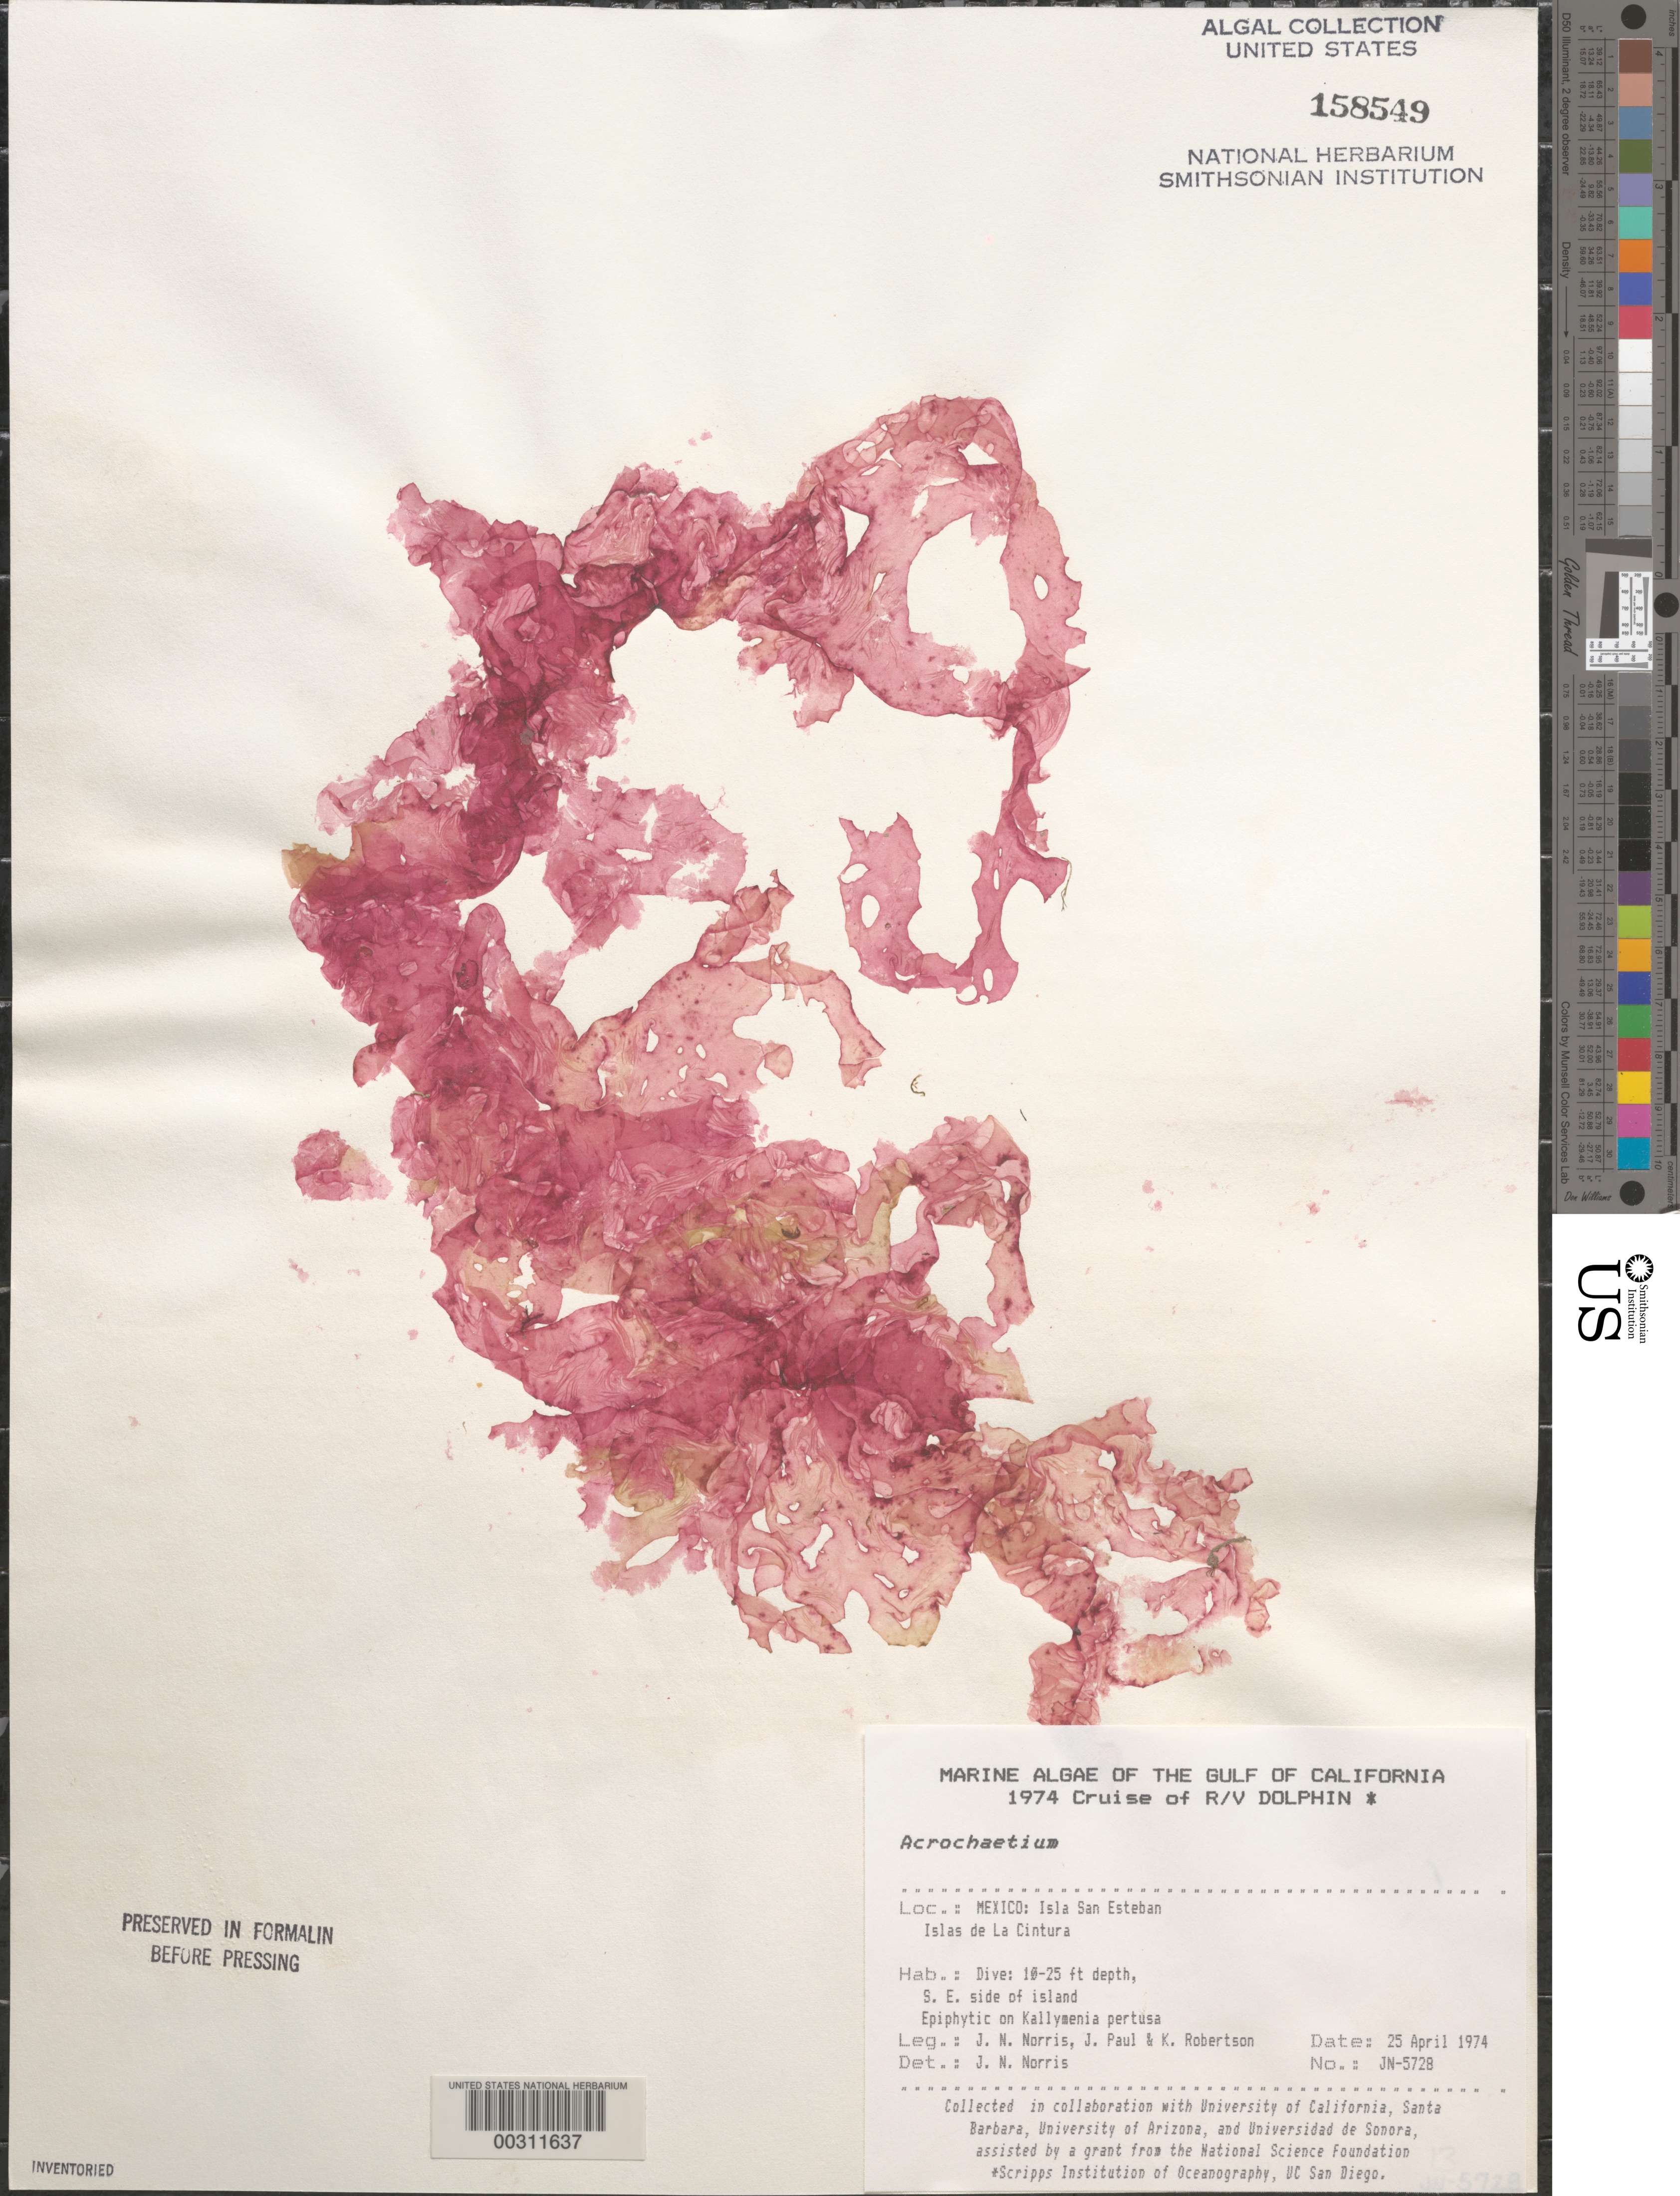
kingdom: Plantae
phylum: Rhodophyta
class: Florideophyceae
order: Acrochaetiales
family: Acrochaetiaceae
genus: Acrochaetium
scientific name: Acrochaetium sp.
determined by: Norris, James N.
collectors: J. N. Norris, J. Paul & K. Robertson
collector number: JN-5728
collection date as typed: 25 Apr 1974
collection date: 1974-04-25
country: Mexico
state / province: Baja California Norte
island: Isla San Esteban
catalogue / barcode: US 158549